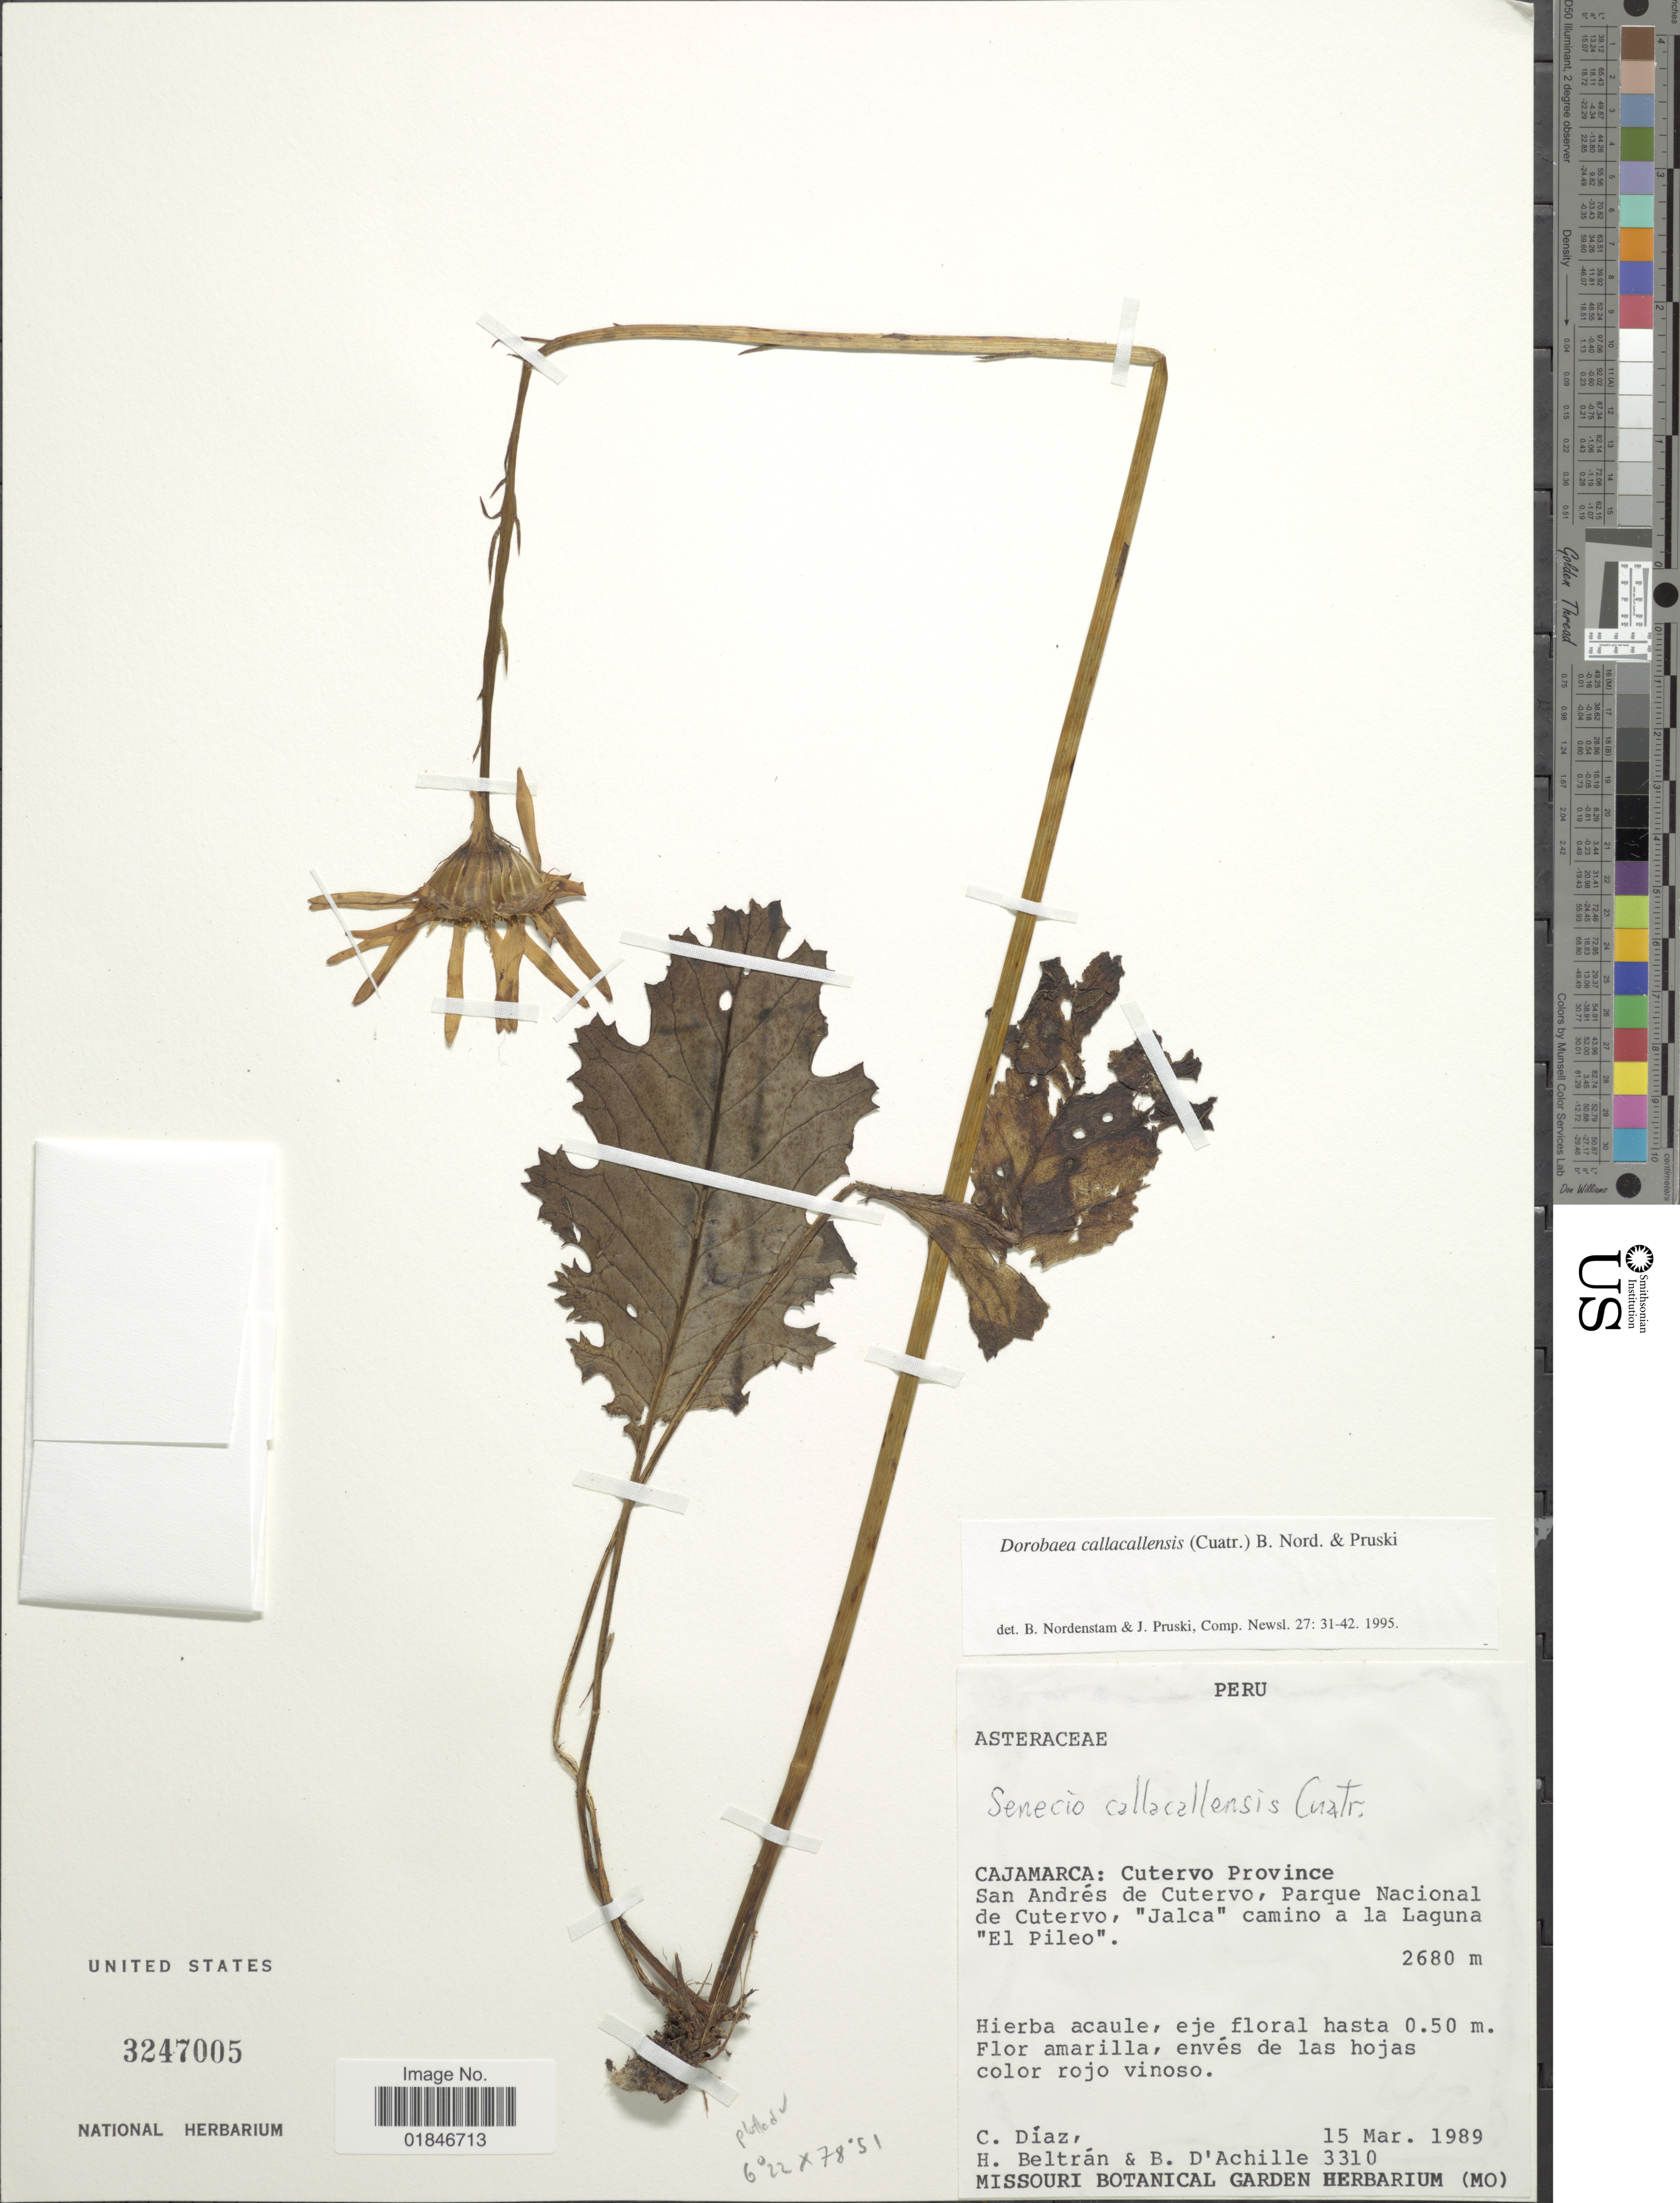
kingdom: Plantae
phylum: Tracheophyta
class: Magnoliopsida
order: Asterales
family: Asteraceae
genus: Dorobaea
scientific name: Dorobaea callacallensis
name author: (Cuatrec.) B. Nord. & Pruski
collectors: C. Díaz, H. Beltran & B. d'Achille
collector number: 3310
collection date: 1989-03-15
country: Peru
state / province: Cajamarca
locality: Cajamarca: Cutervo Province. San Andres de Cutervo, Parque Nacional de Cutervo, "Jalca" camino la Laguna "El Pileo".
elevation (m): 2680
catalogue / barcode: US 3247005